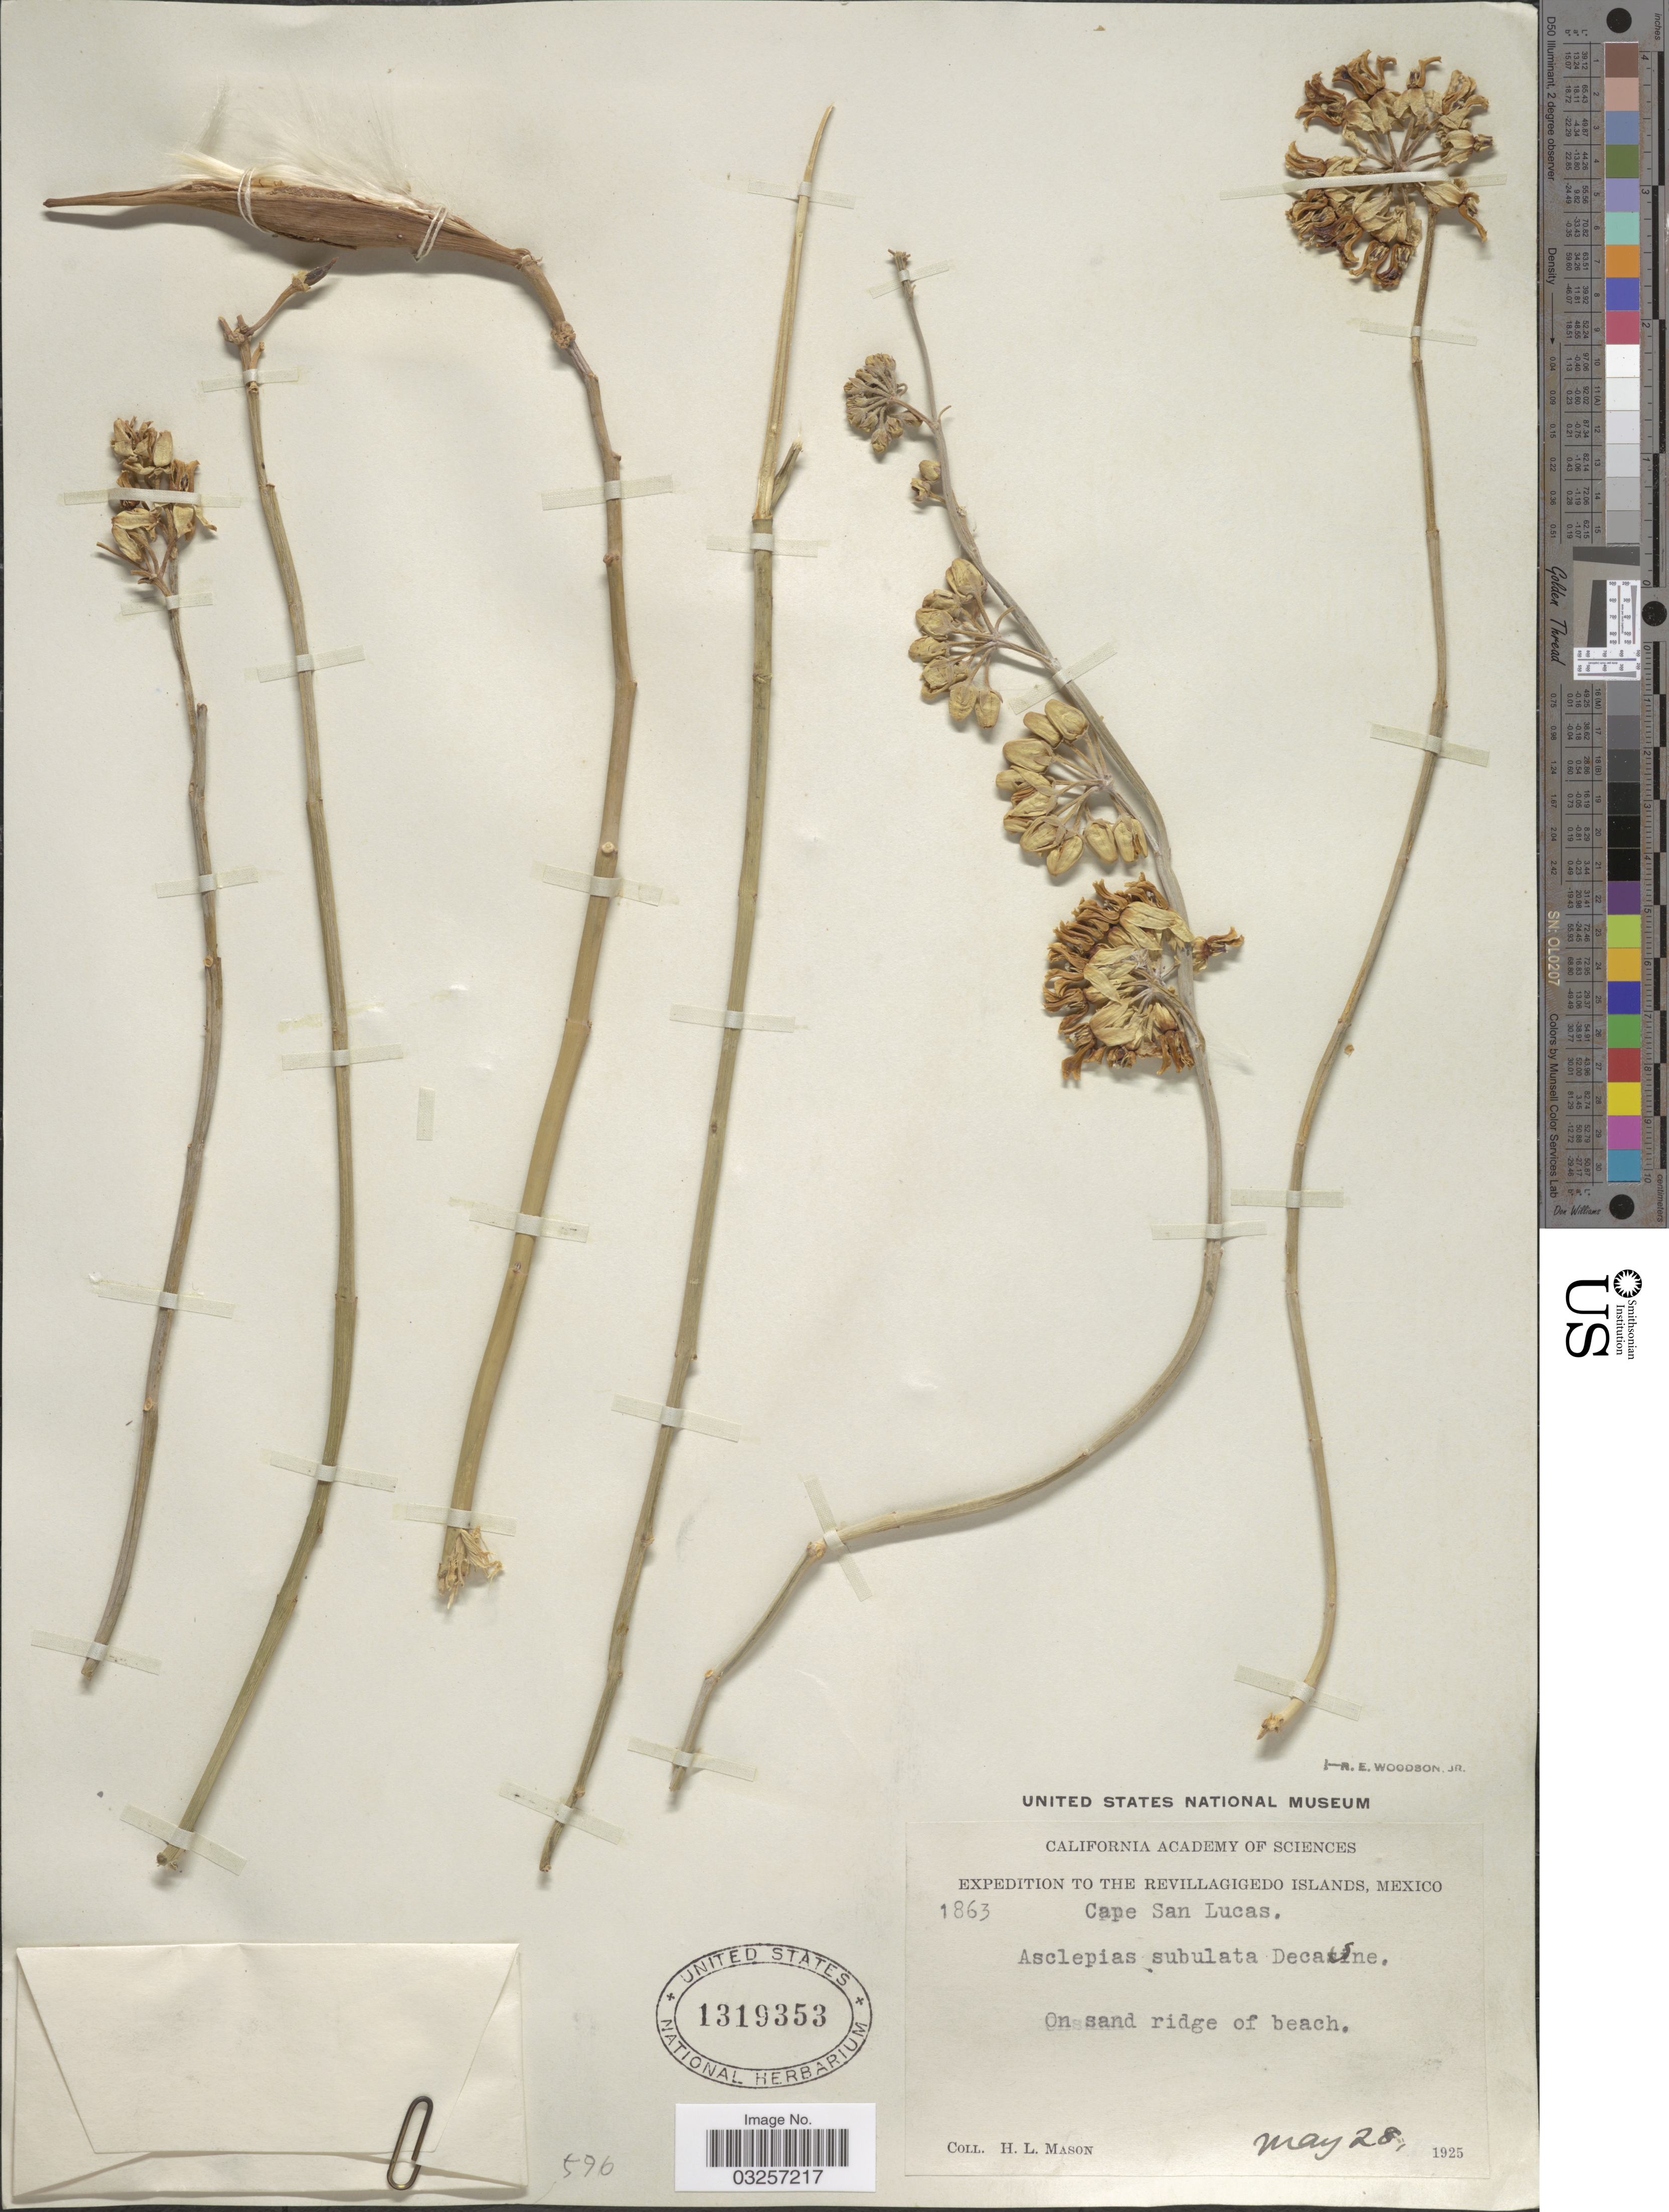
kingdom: Plantae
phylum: Tracheophyta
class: Magnoliopsida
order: Gentianales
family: Apocynaceae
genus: Asclepias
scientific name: Asclepias subulata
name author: Decne.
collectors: H. L. Mason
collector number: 1863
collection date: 1925-05-28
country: Mexico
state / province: Colima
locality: To the Revillagigedo Islands. Cape San Lucas. On sand ridge of beach.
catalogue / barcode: US 1319353